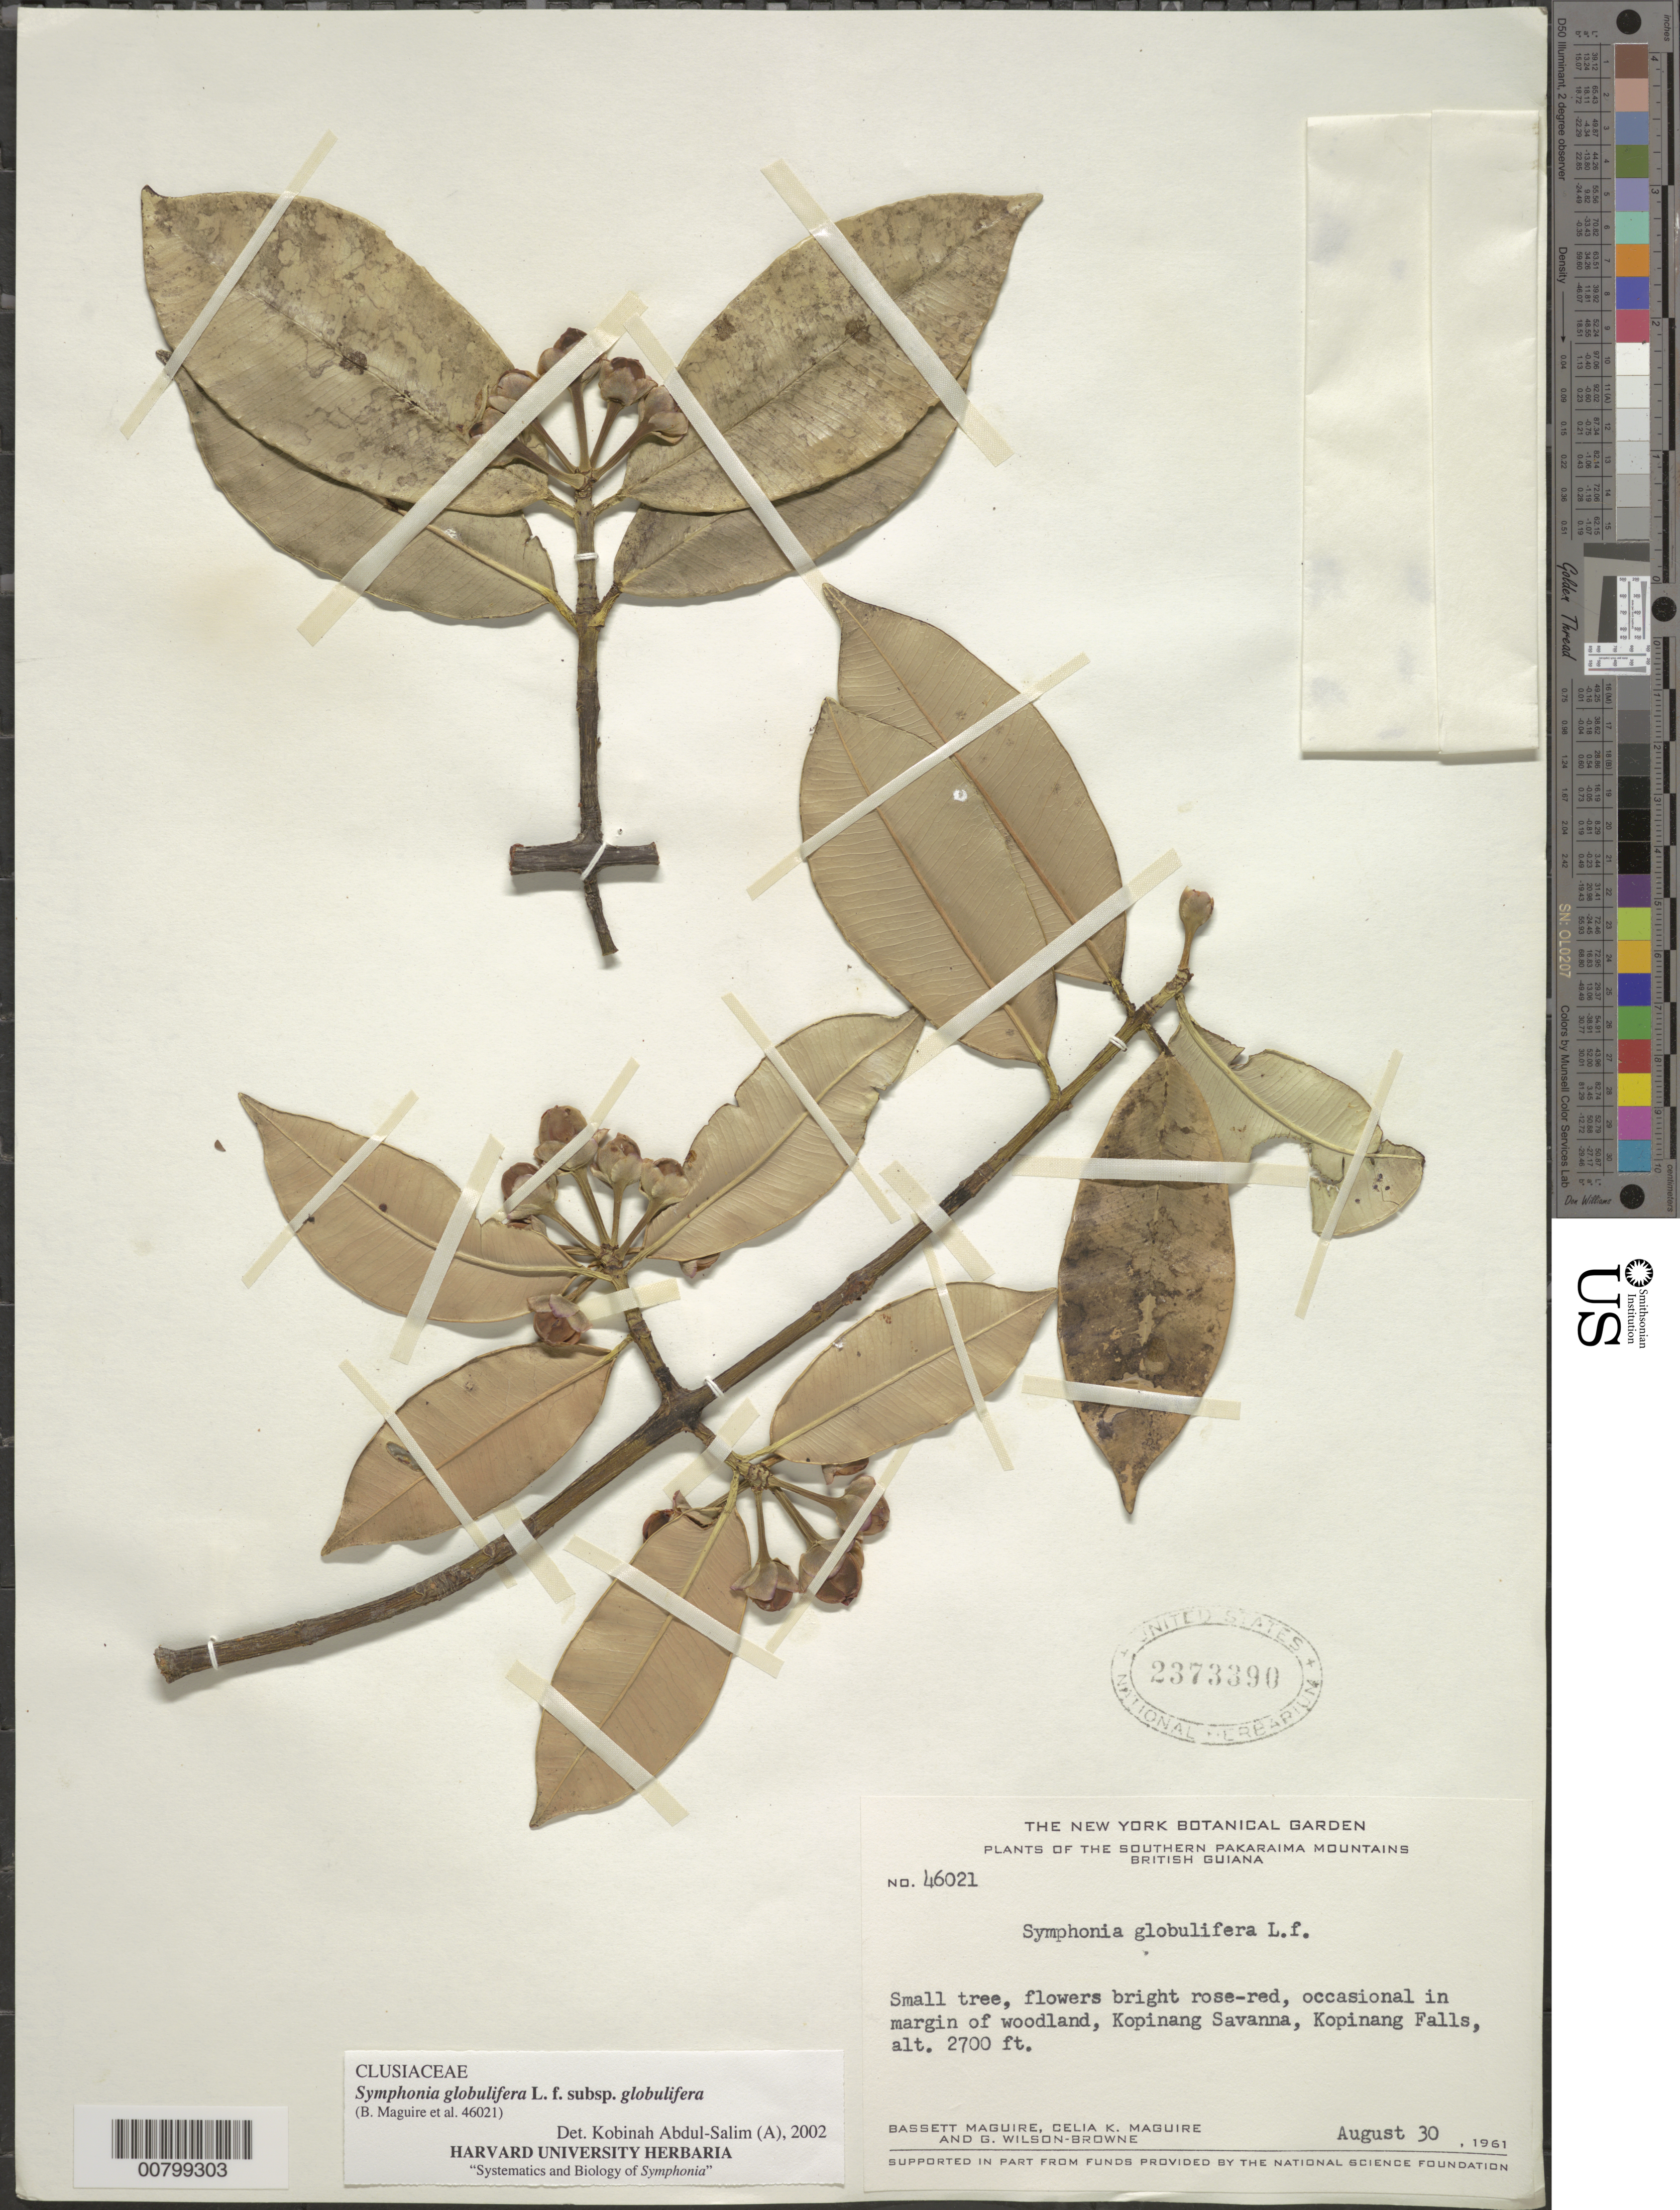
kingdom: Plantae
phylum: Tracheophyta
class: Magnoliopsida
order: Malpighiales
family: Clusiaceae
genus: Symphonia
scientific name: Symphonia globulifera subsp. globulifera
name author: L. f.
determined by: Abdul-Salim, K.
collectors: B. Maguire, C. K. Maguire & G. Wilson-Browne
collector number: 46021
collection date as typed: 30-Aug-61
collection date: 1961-08-30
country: Guyana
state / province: Potaro-Siparuni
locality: Kopinang Savanna, vic. of Kopinang Falls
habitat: Margin of woodland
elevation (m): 823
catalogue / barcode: US 2373390